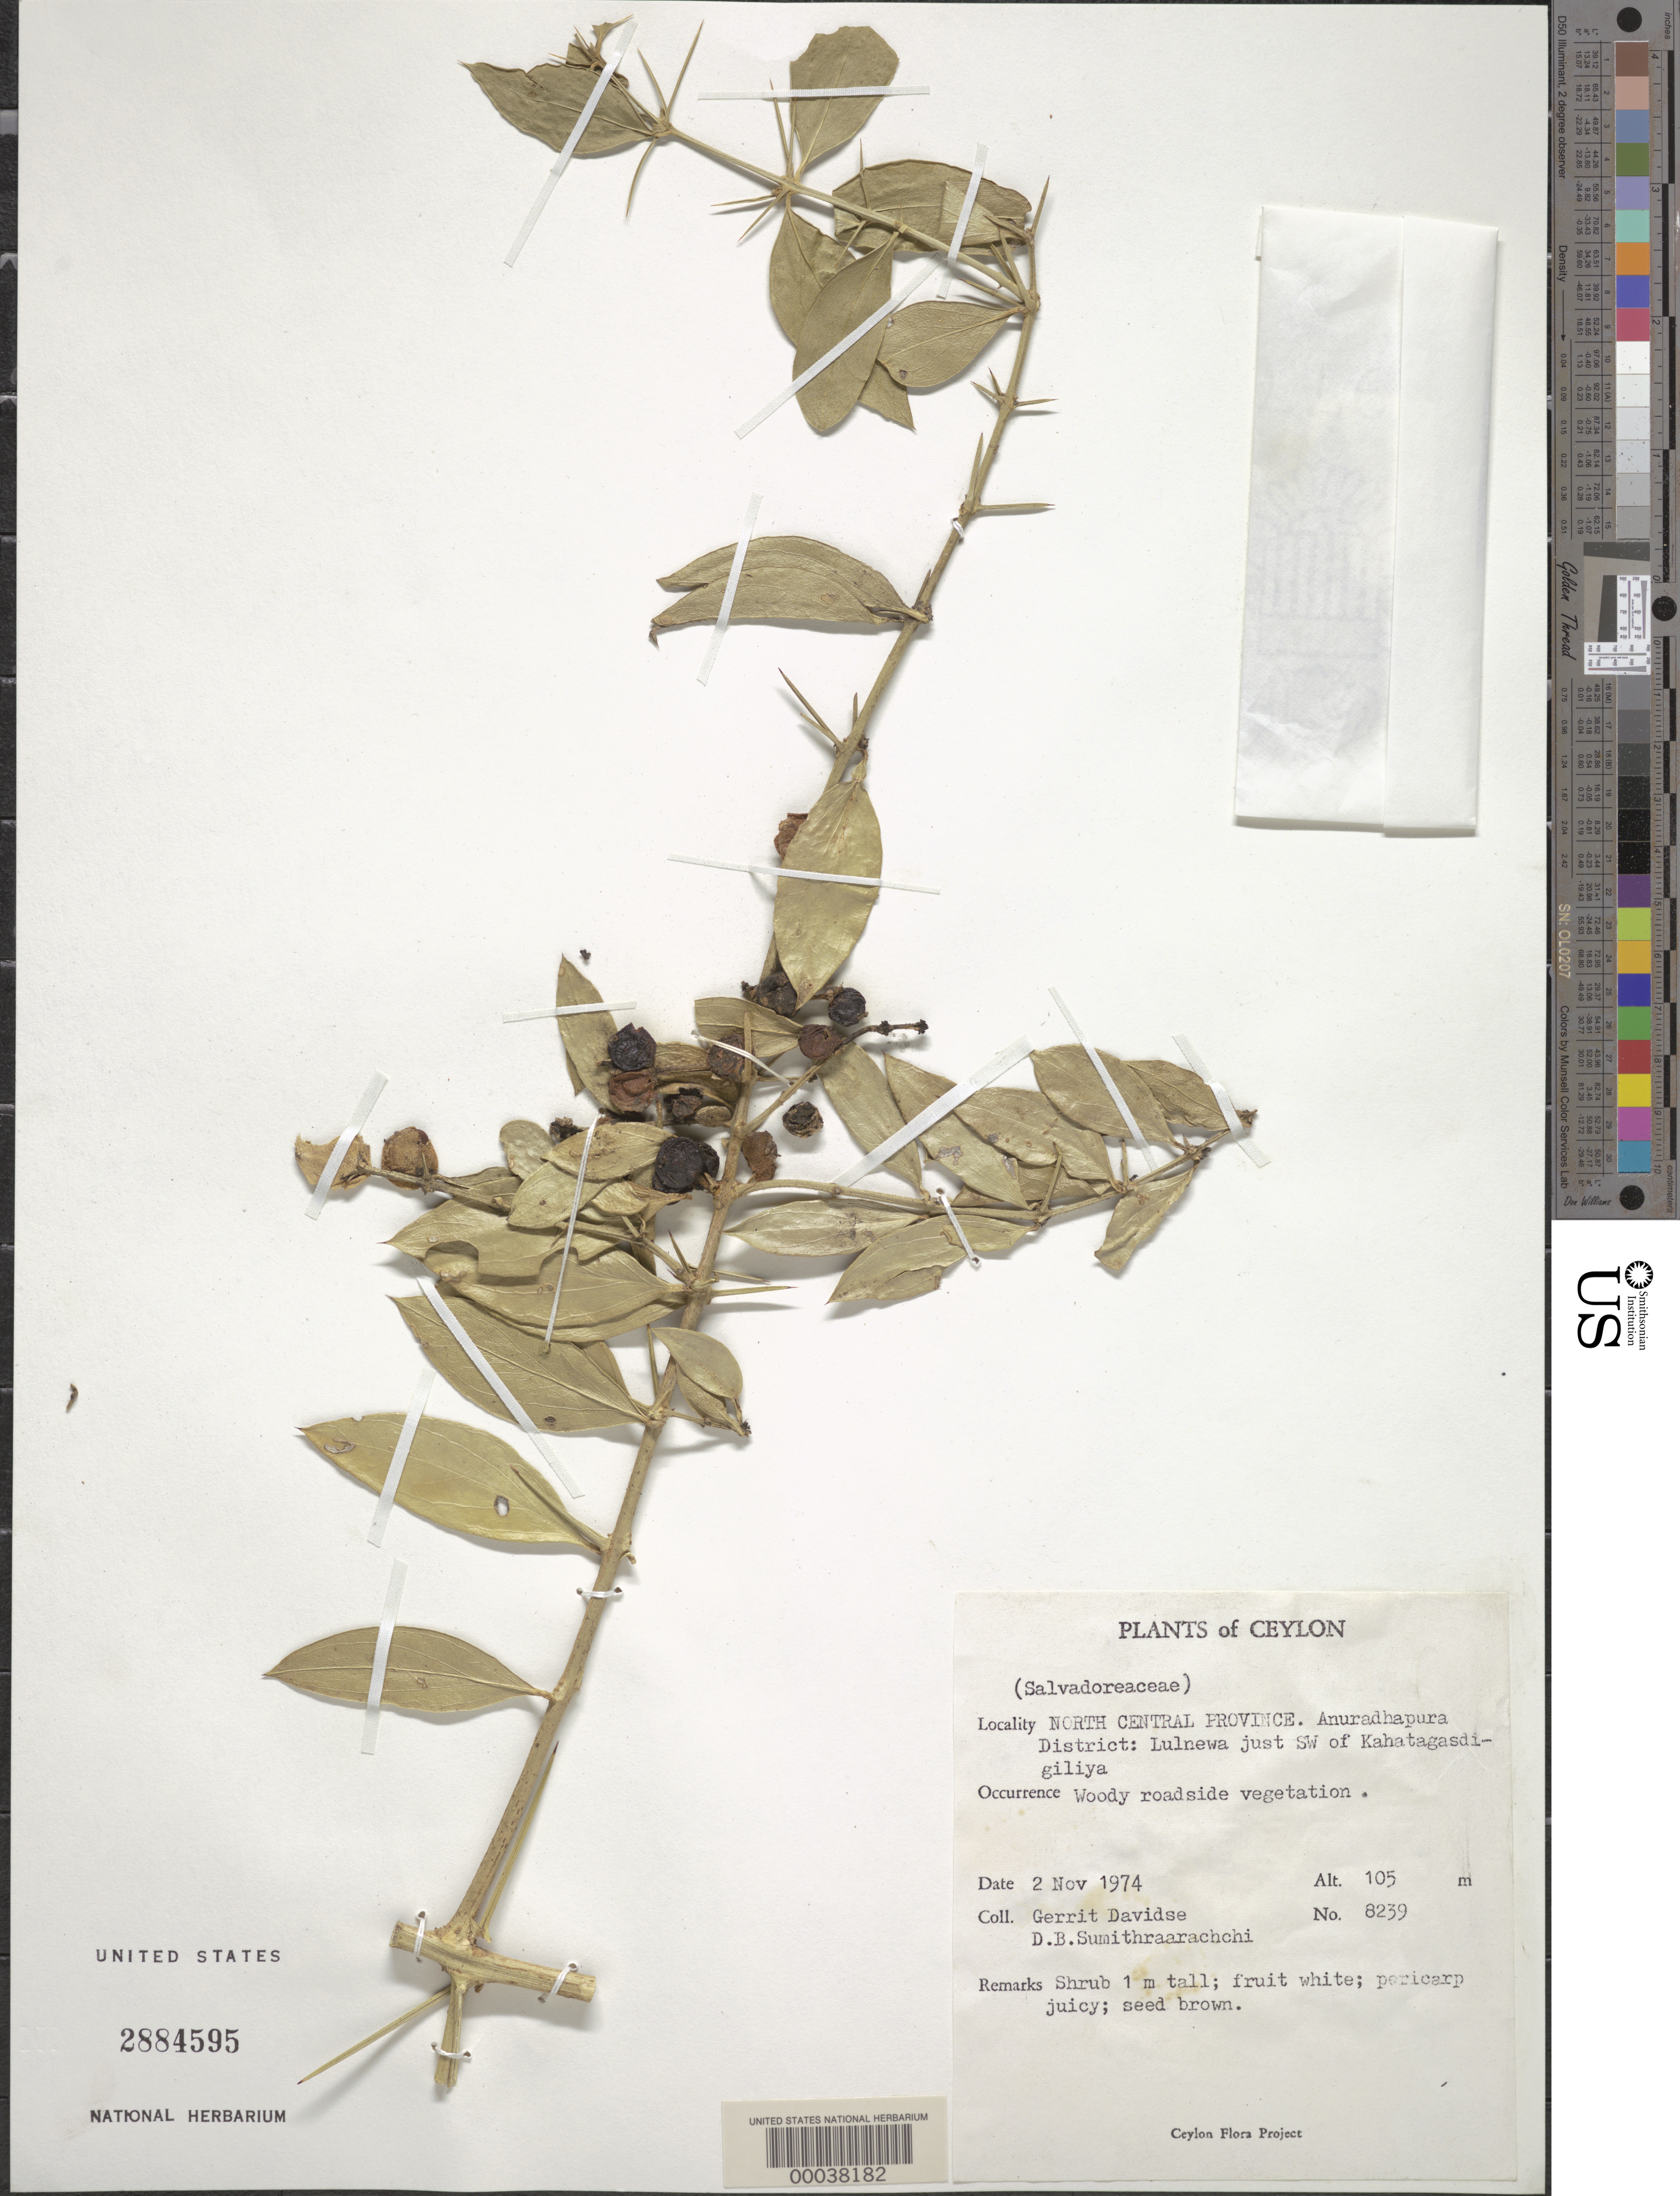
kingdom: Plantae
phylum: Tracheophyta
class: Magnoliopsida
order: Brassicales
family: Salvadoraceae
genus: Azima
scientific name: Azima tetracantha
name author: Lam.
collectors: G. Davidse & D. B. Sumithraarachchi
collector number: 8239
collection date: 1974-11-02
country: Sri Lanka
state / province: North Central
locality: Ceylon. North Central Province. Anuradhapura District: Lulnewa just SW of Kahatagasdigiliya.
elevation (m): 105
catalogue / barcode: US 2884595